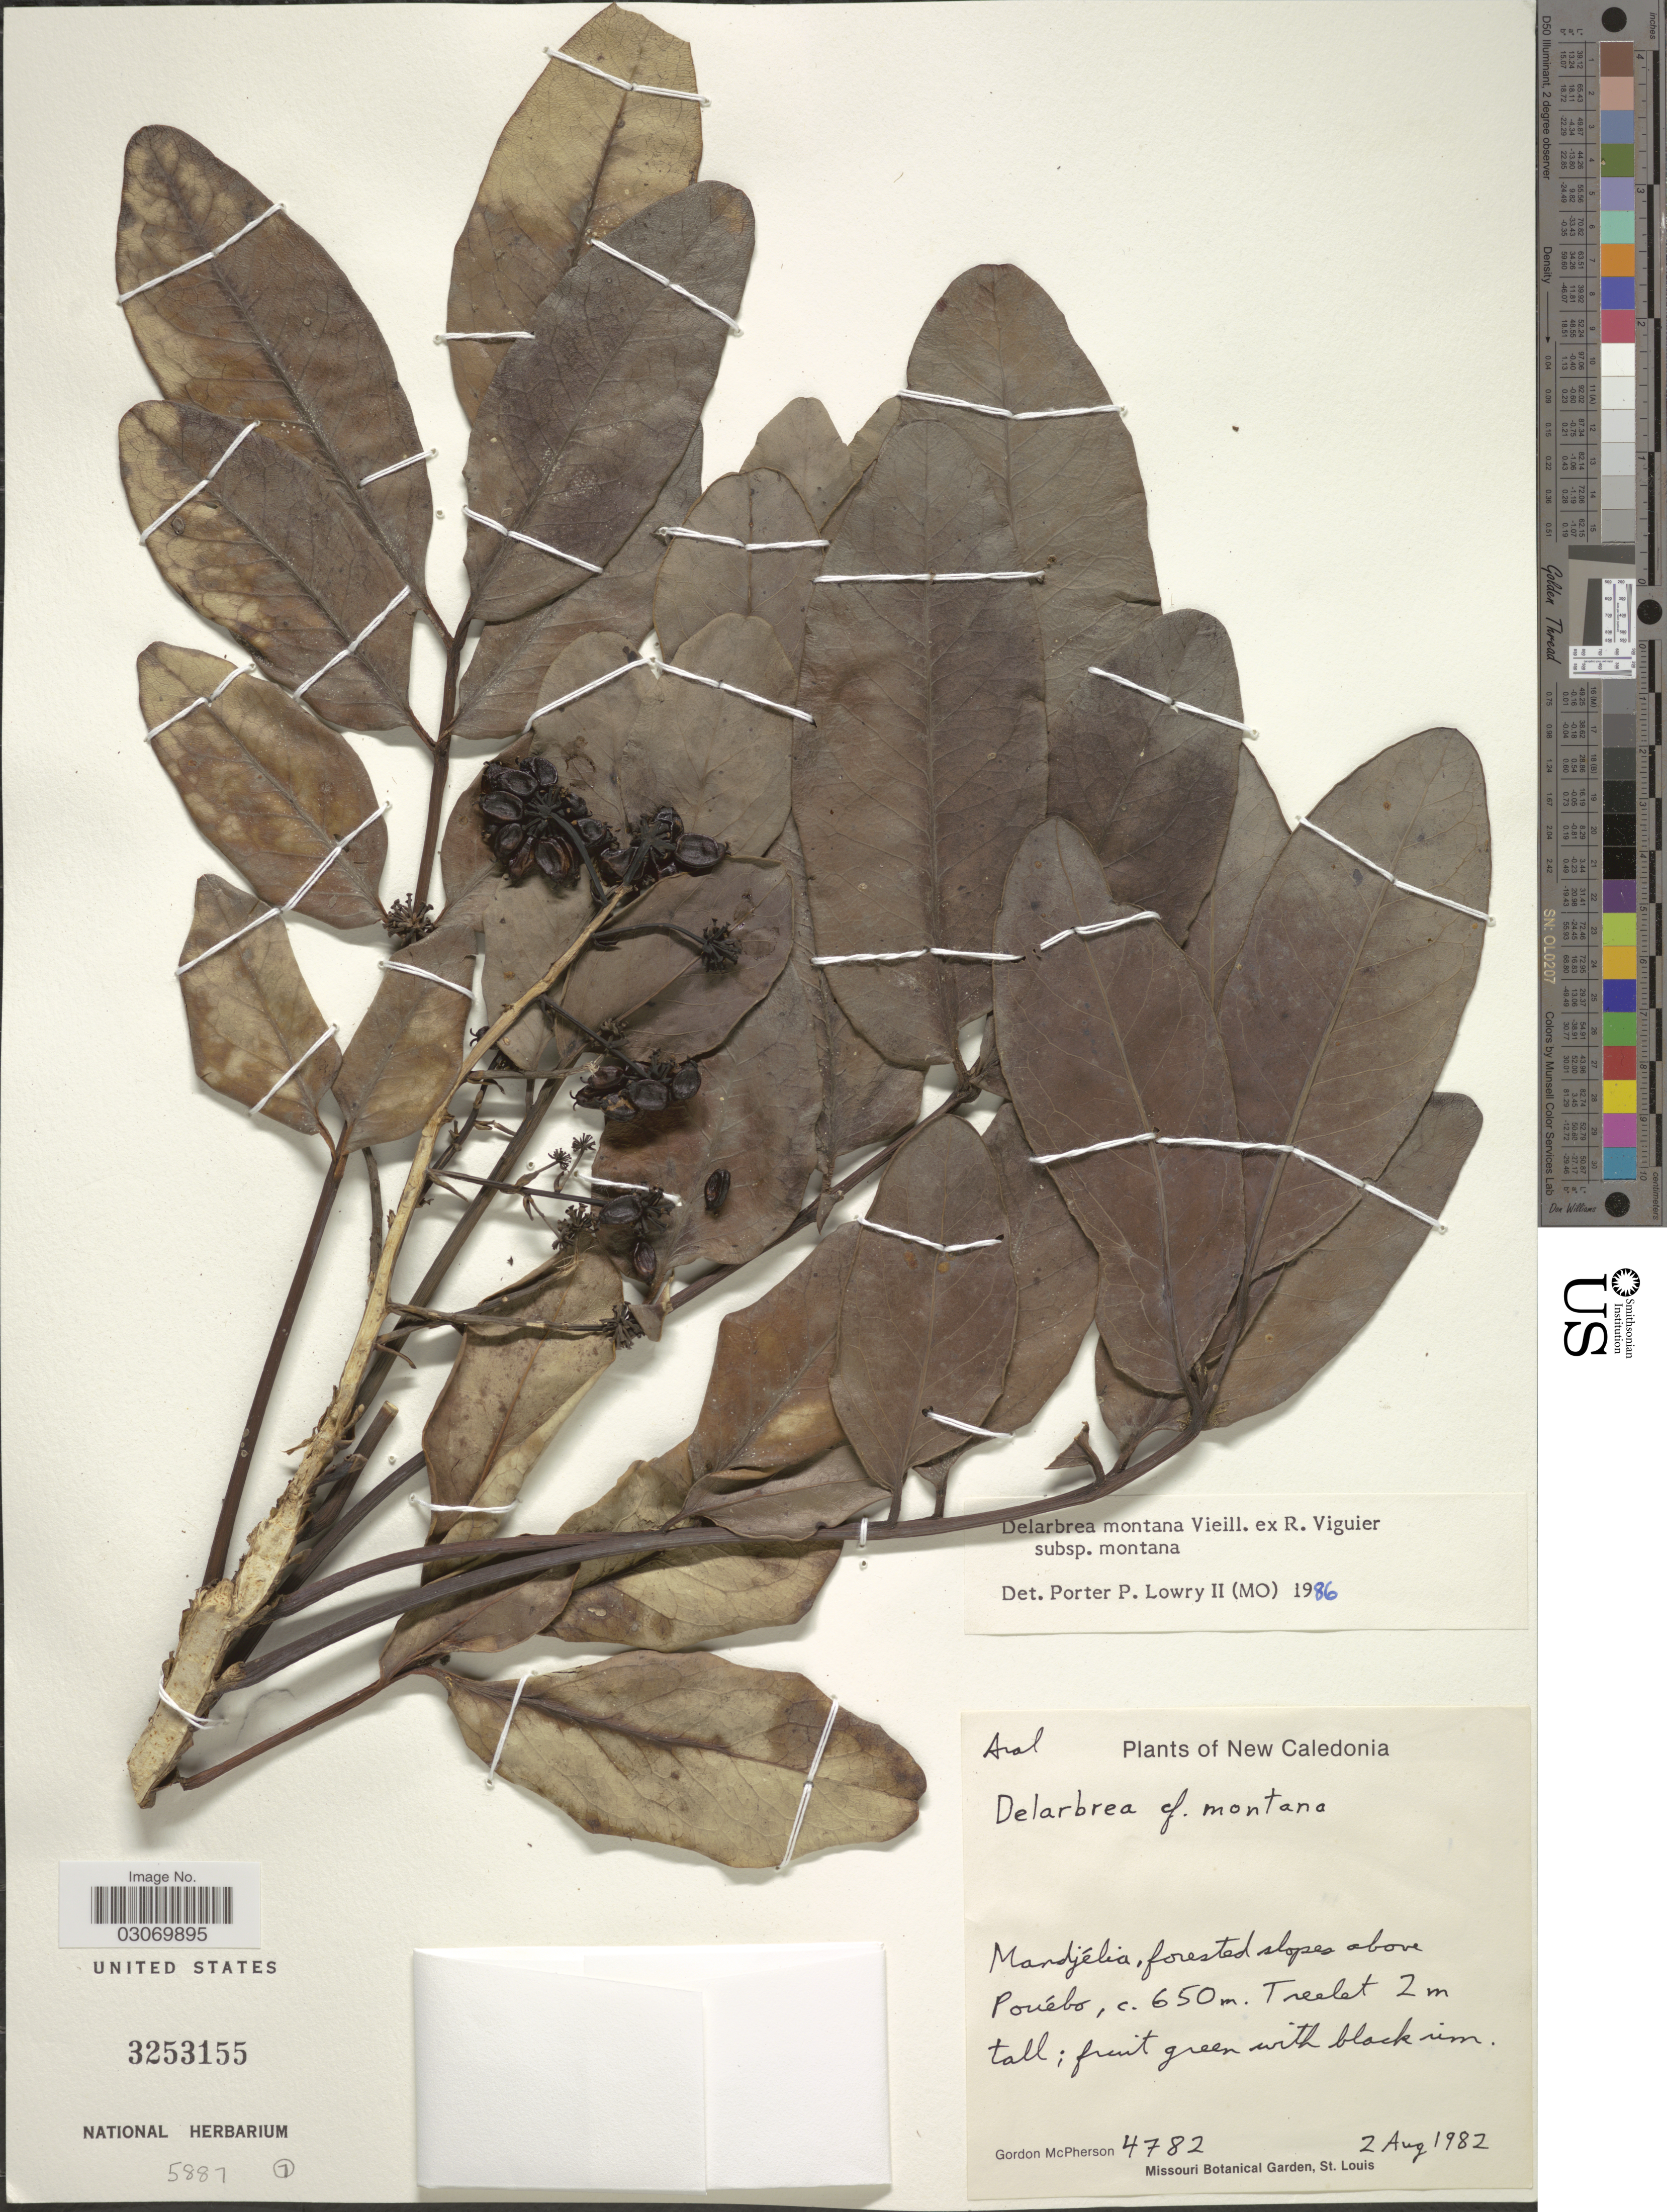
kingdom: Plantae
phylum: Tracheophyta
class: Magnoliopsida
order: Apiales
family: Myodocarpaceae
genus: Delarbrea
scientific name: Delarbrea montana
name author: R. Vig.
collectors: G. D. McPherson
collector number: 4782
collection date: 1982-08-02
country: New Caledonia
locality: Mandjélia, forested slopes above Pouébo.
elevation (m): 650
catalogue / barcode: US 3253155